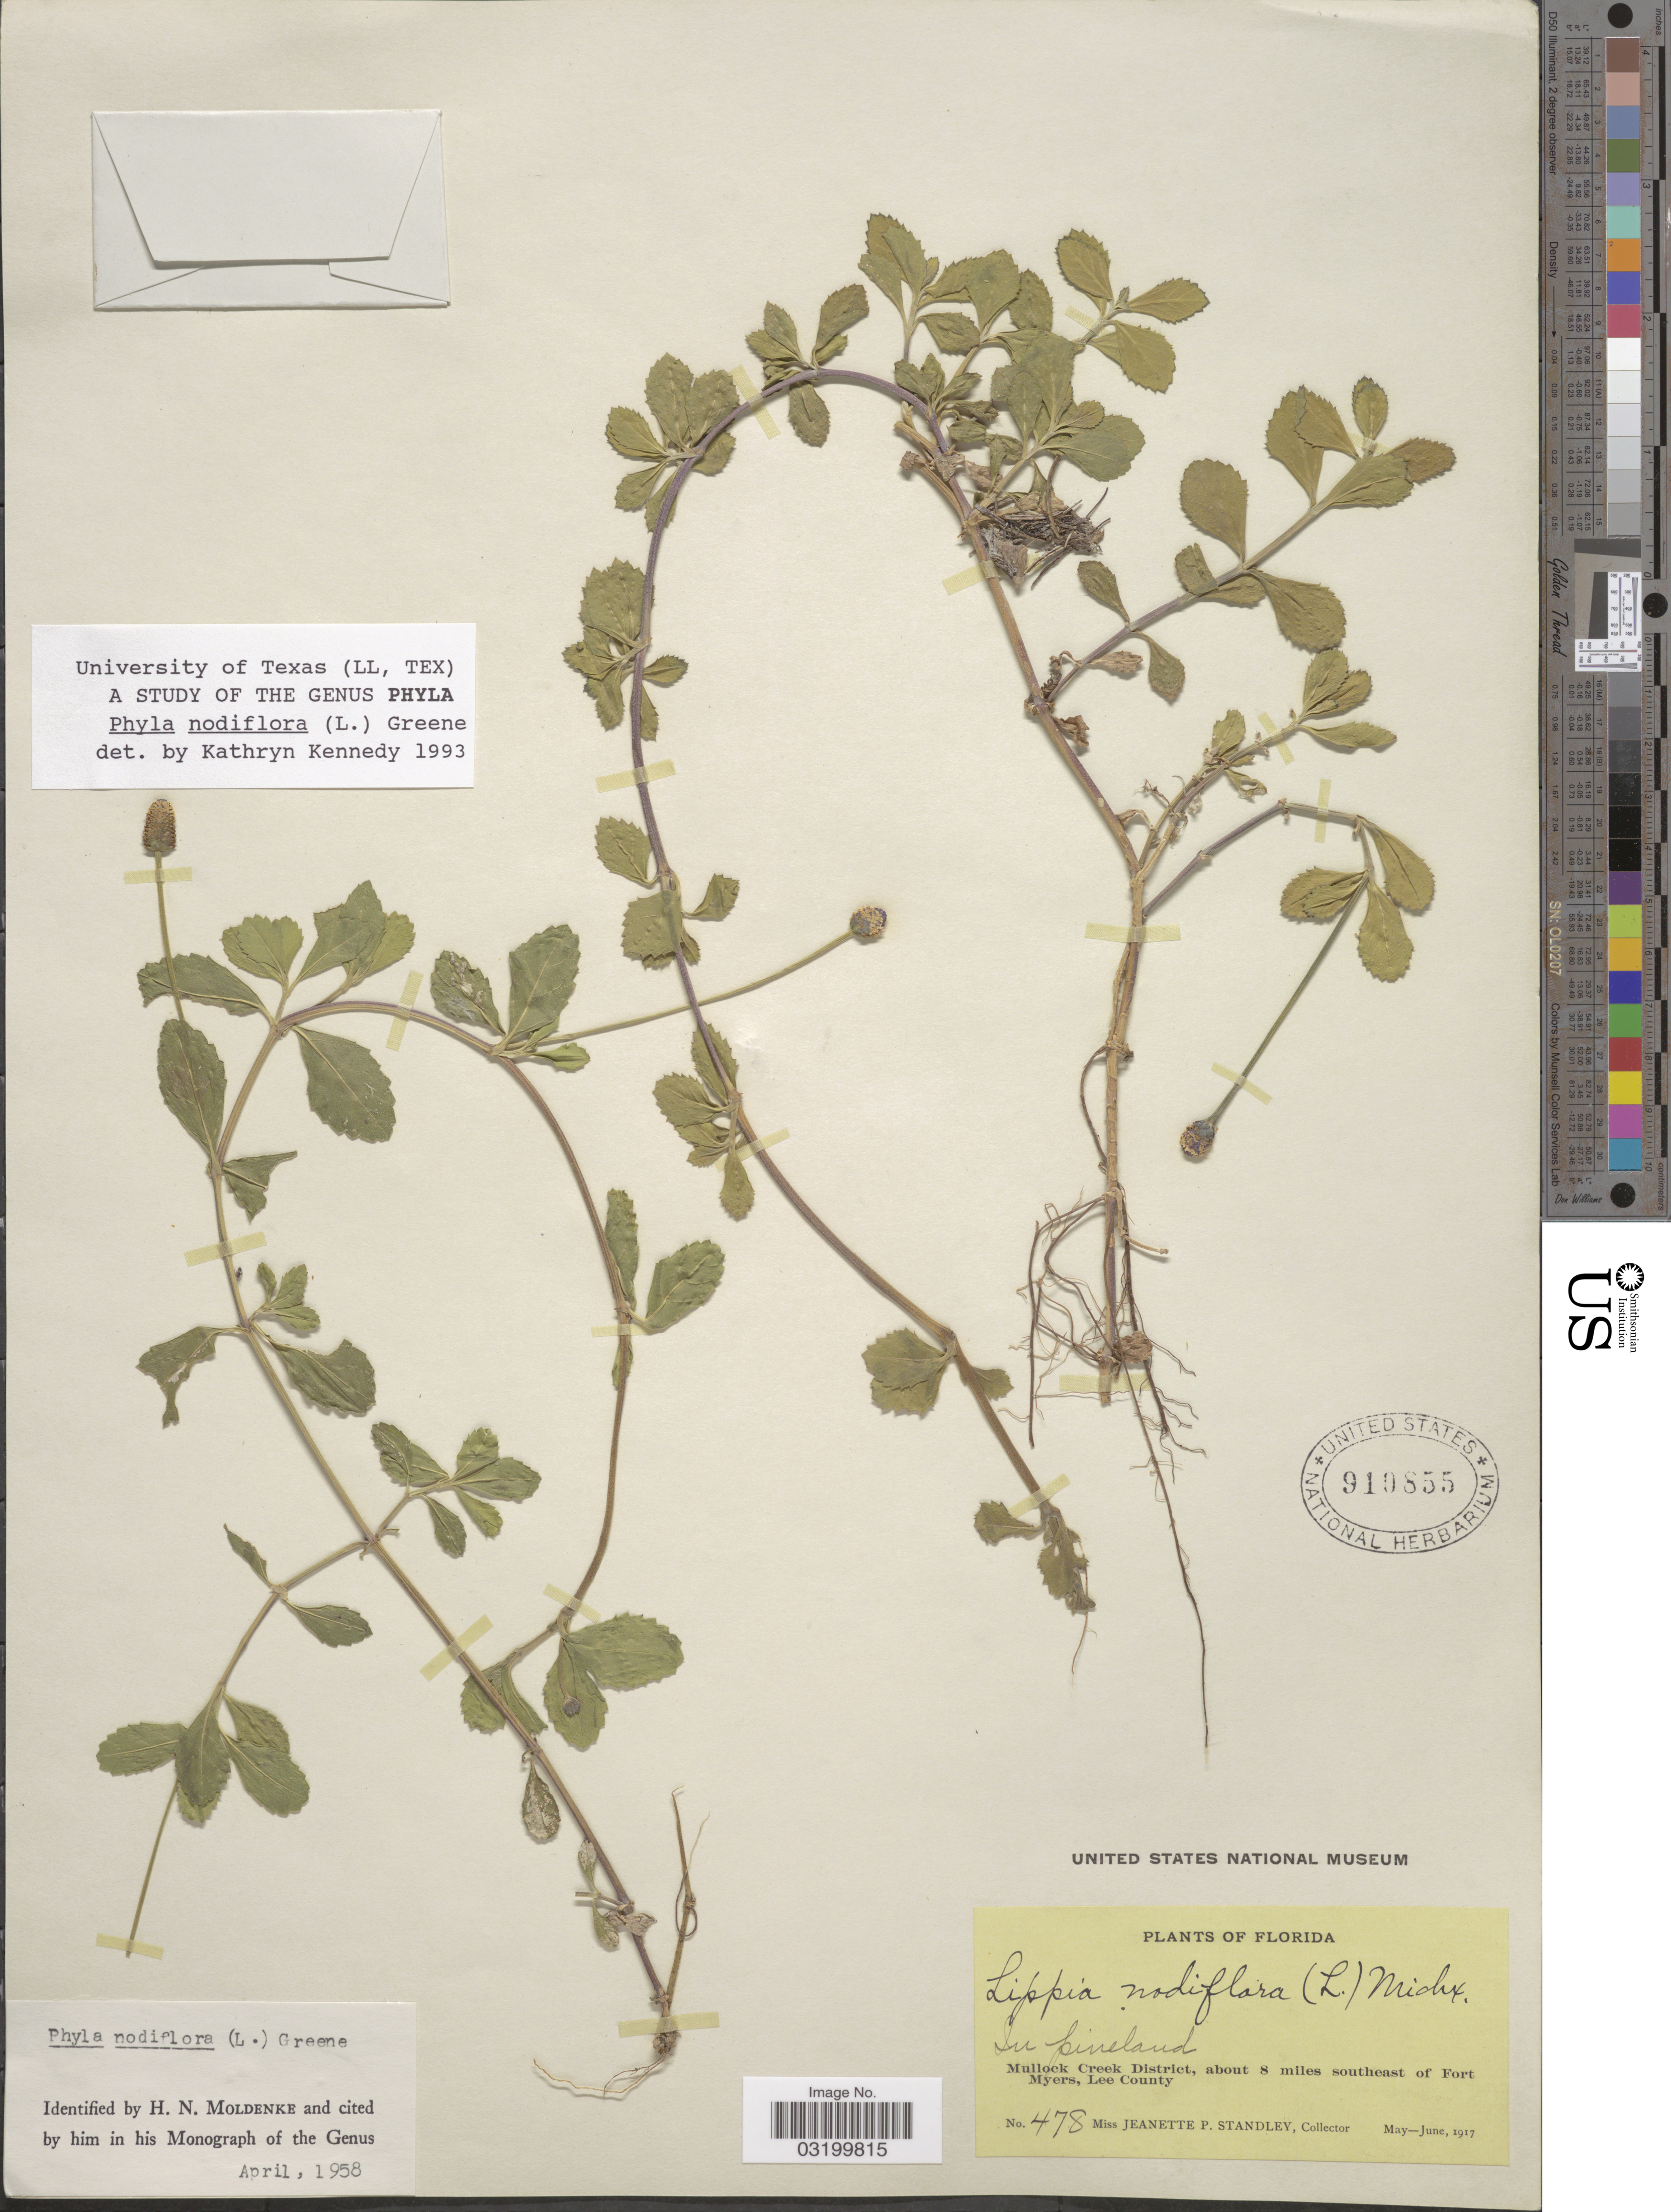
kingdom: Plantae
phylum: Tracheophyta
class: Magnoliopsida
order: Lamiales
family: Verbenaceae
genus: Phyla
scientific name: Phyla nodiflora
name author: (L.) Greene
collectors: J. P. Standley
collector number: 478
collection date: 1917-05/1917-06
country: United States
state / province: Florida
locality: In pineland. Mullock Creek District, about 8 miles southeast of Fort Myers, Lee County.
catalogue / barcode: US 910855